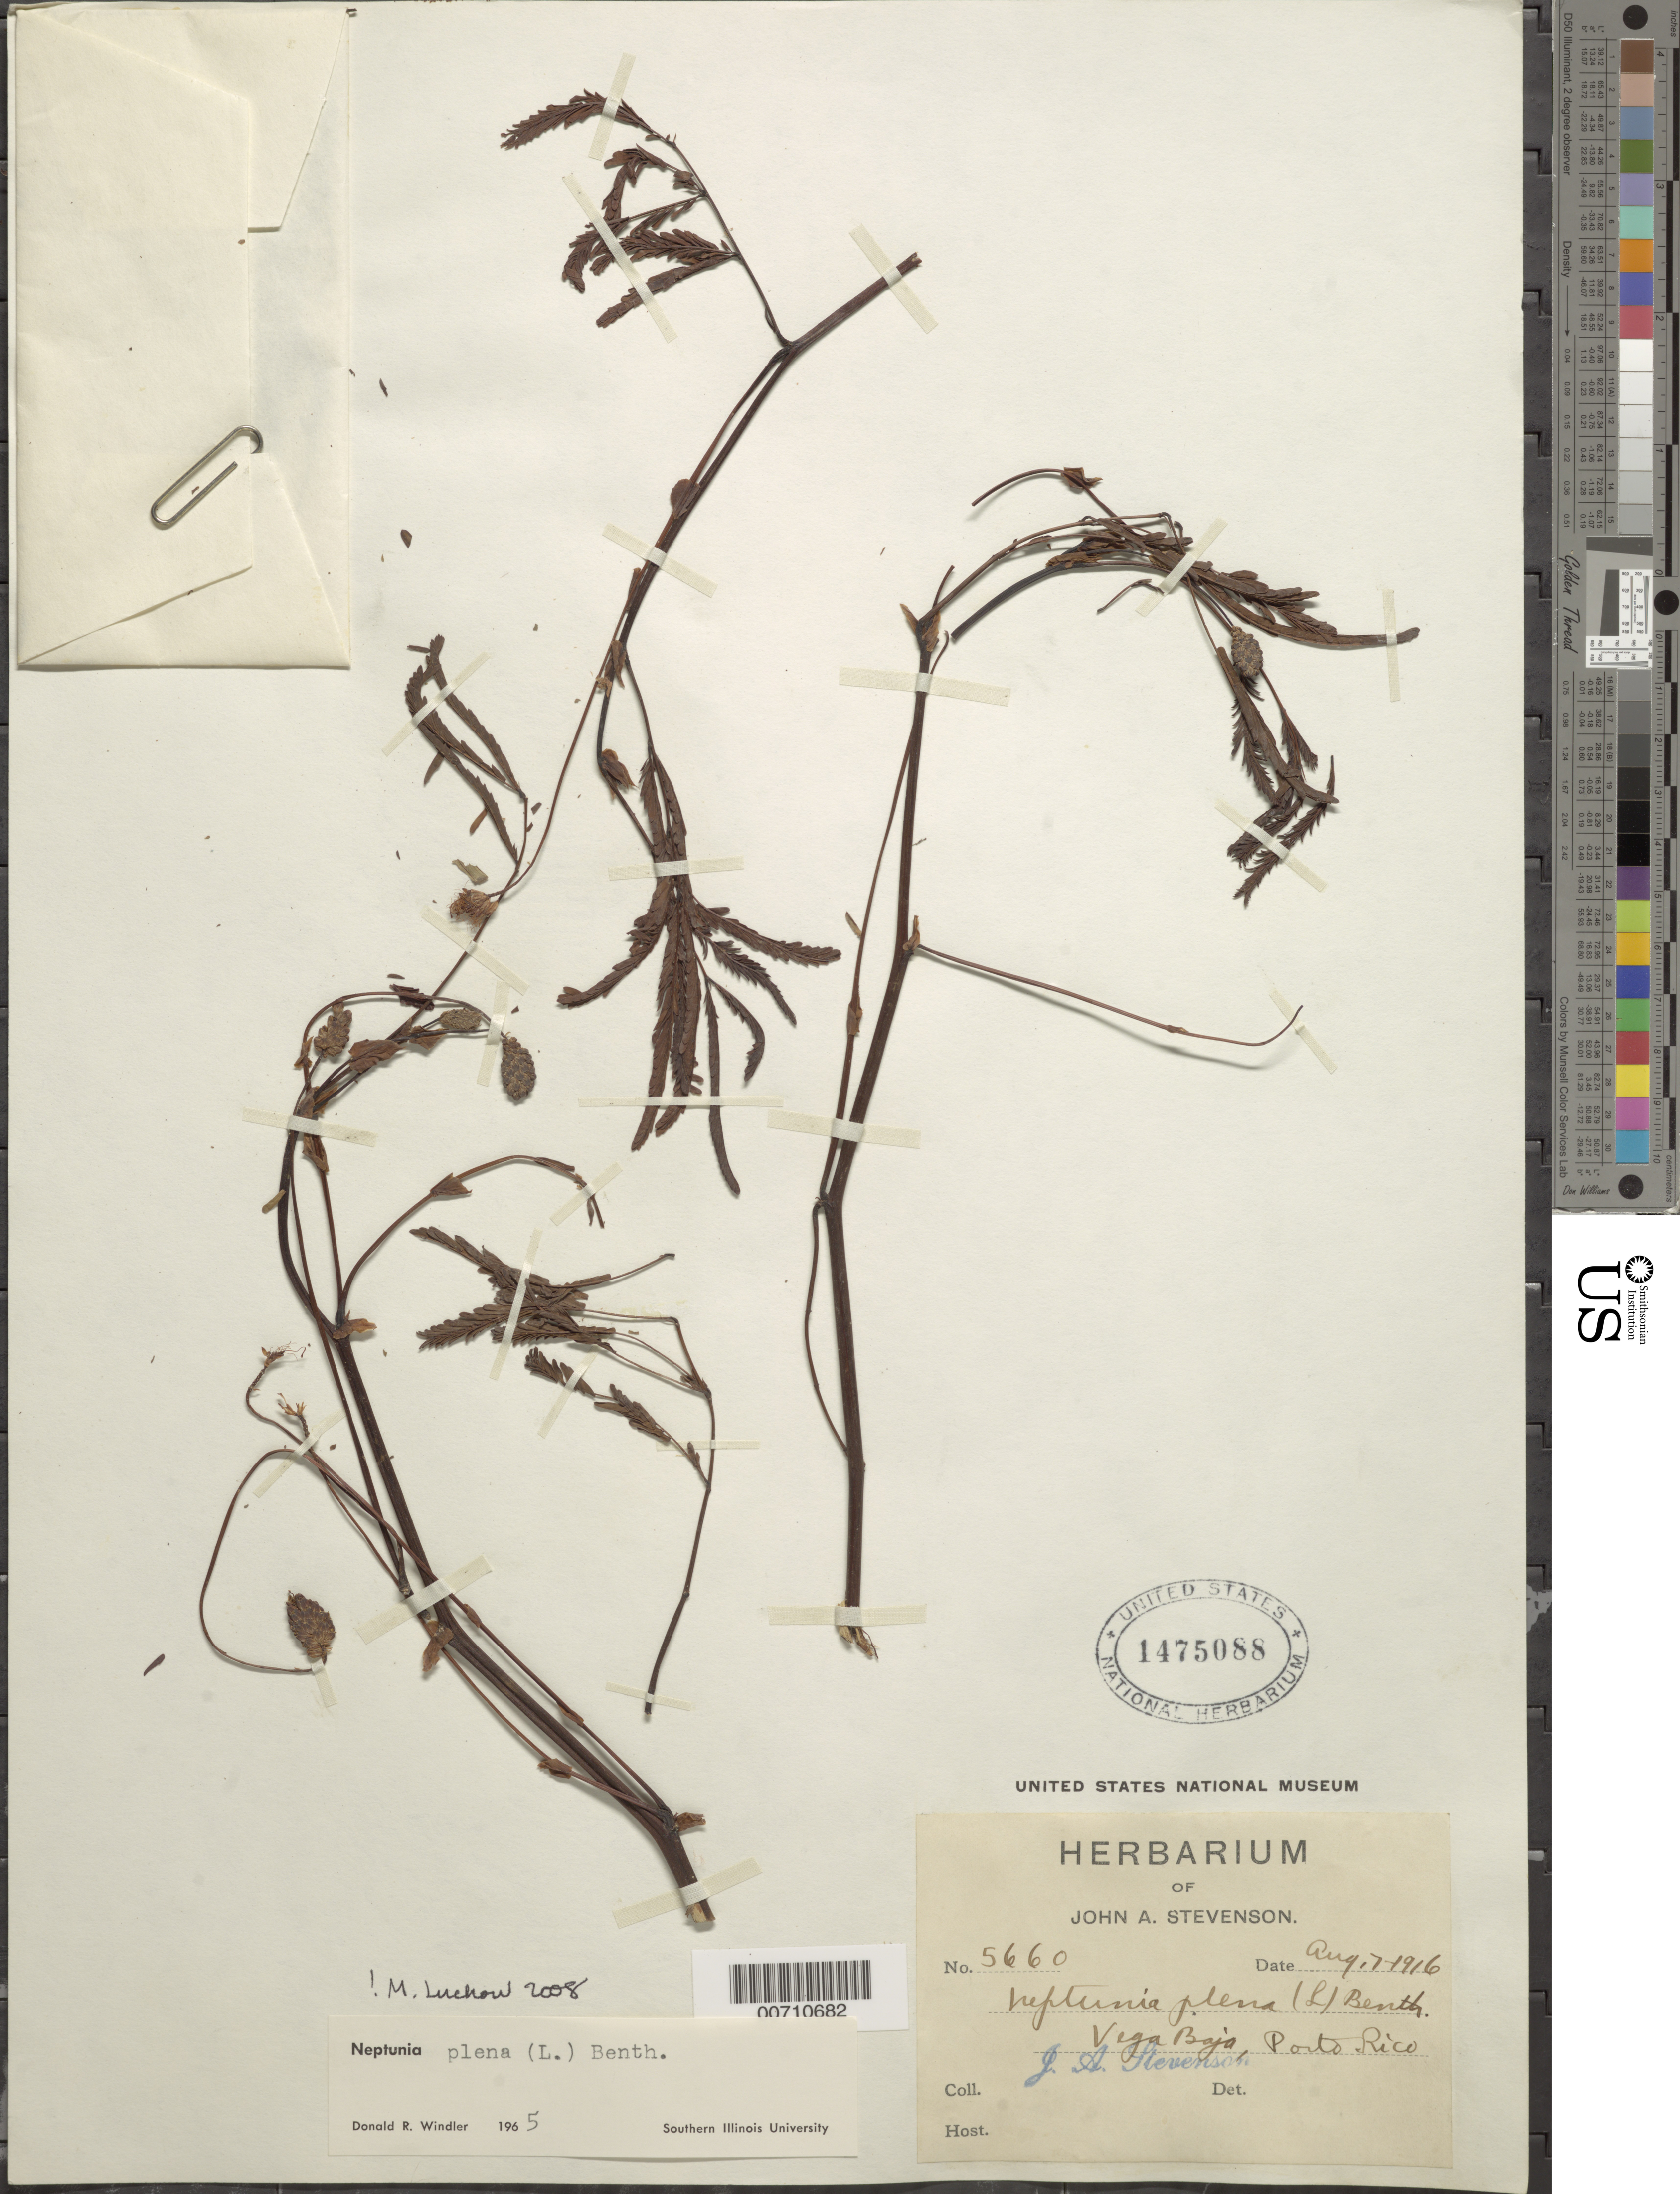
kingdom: Plantae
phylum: Tracheophyta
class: Magnoliopsida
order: Fabales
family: Fabaceae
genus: Neptunia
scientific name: Neptunia plena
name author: (L.) Benth.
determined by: Windler, D. R.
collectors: J. Stevenson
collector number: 5660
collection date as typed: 07 Aug 1916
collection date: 1916-08-07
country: Puerto Rico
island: Greater Antilles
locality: Vega Baja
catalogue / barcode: US 1475088